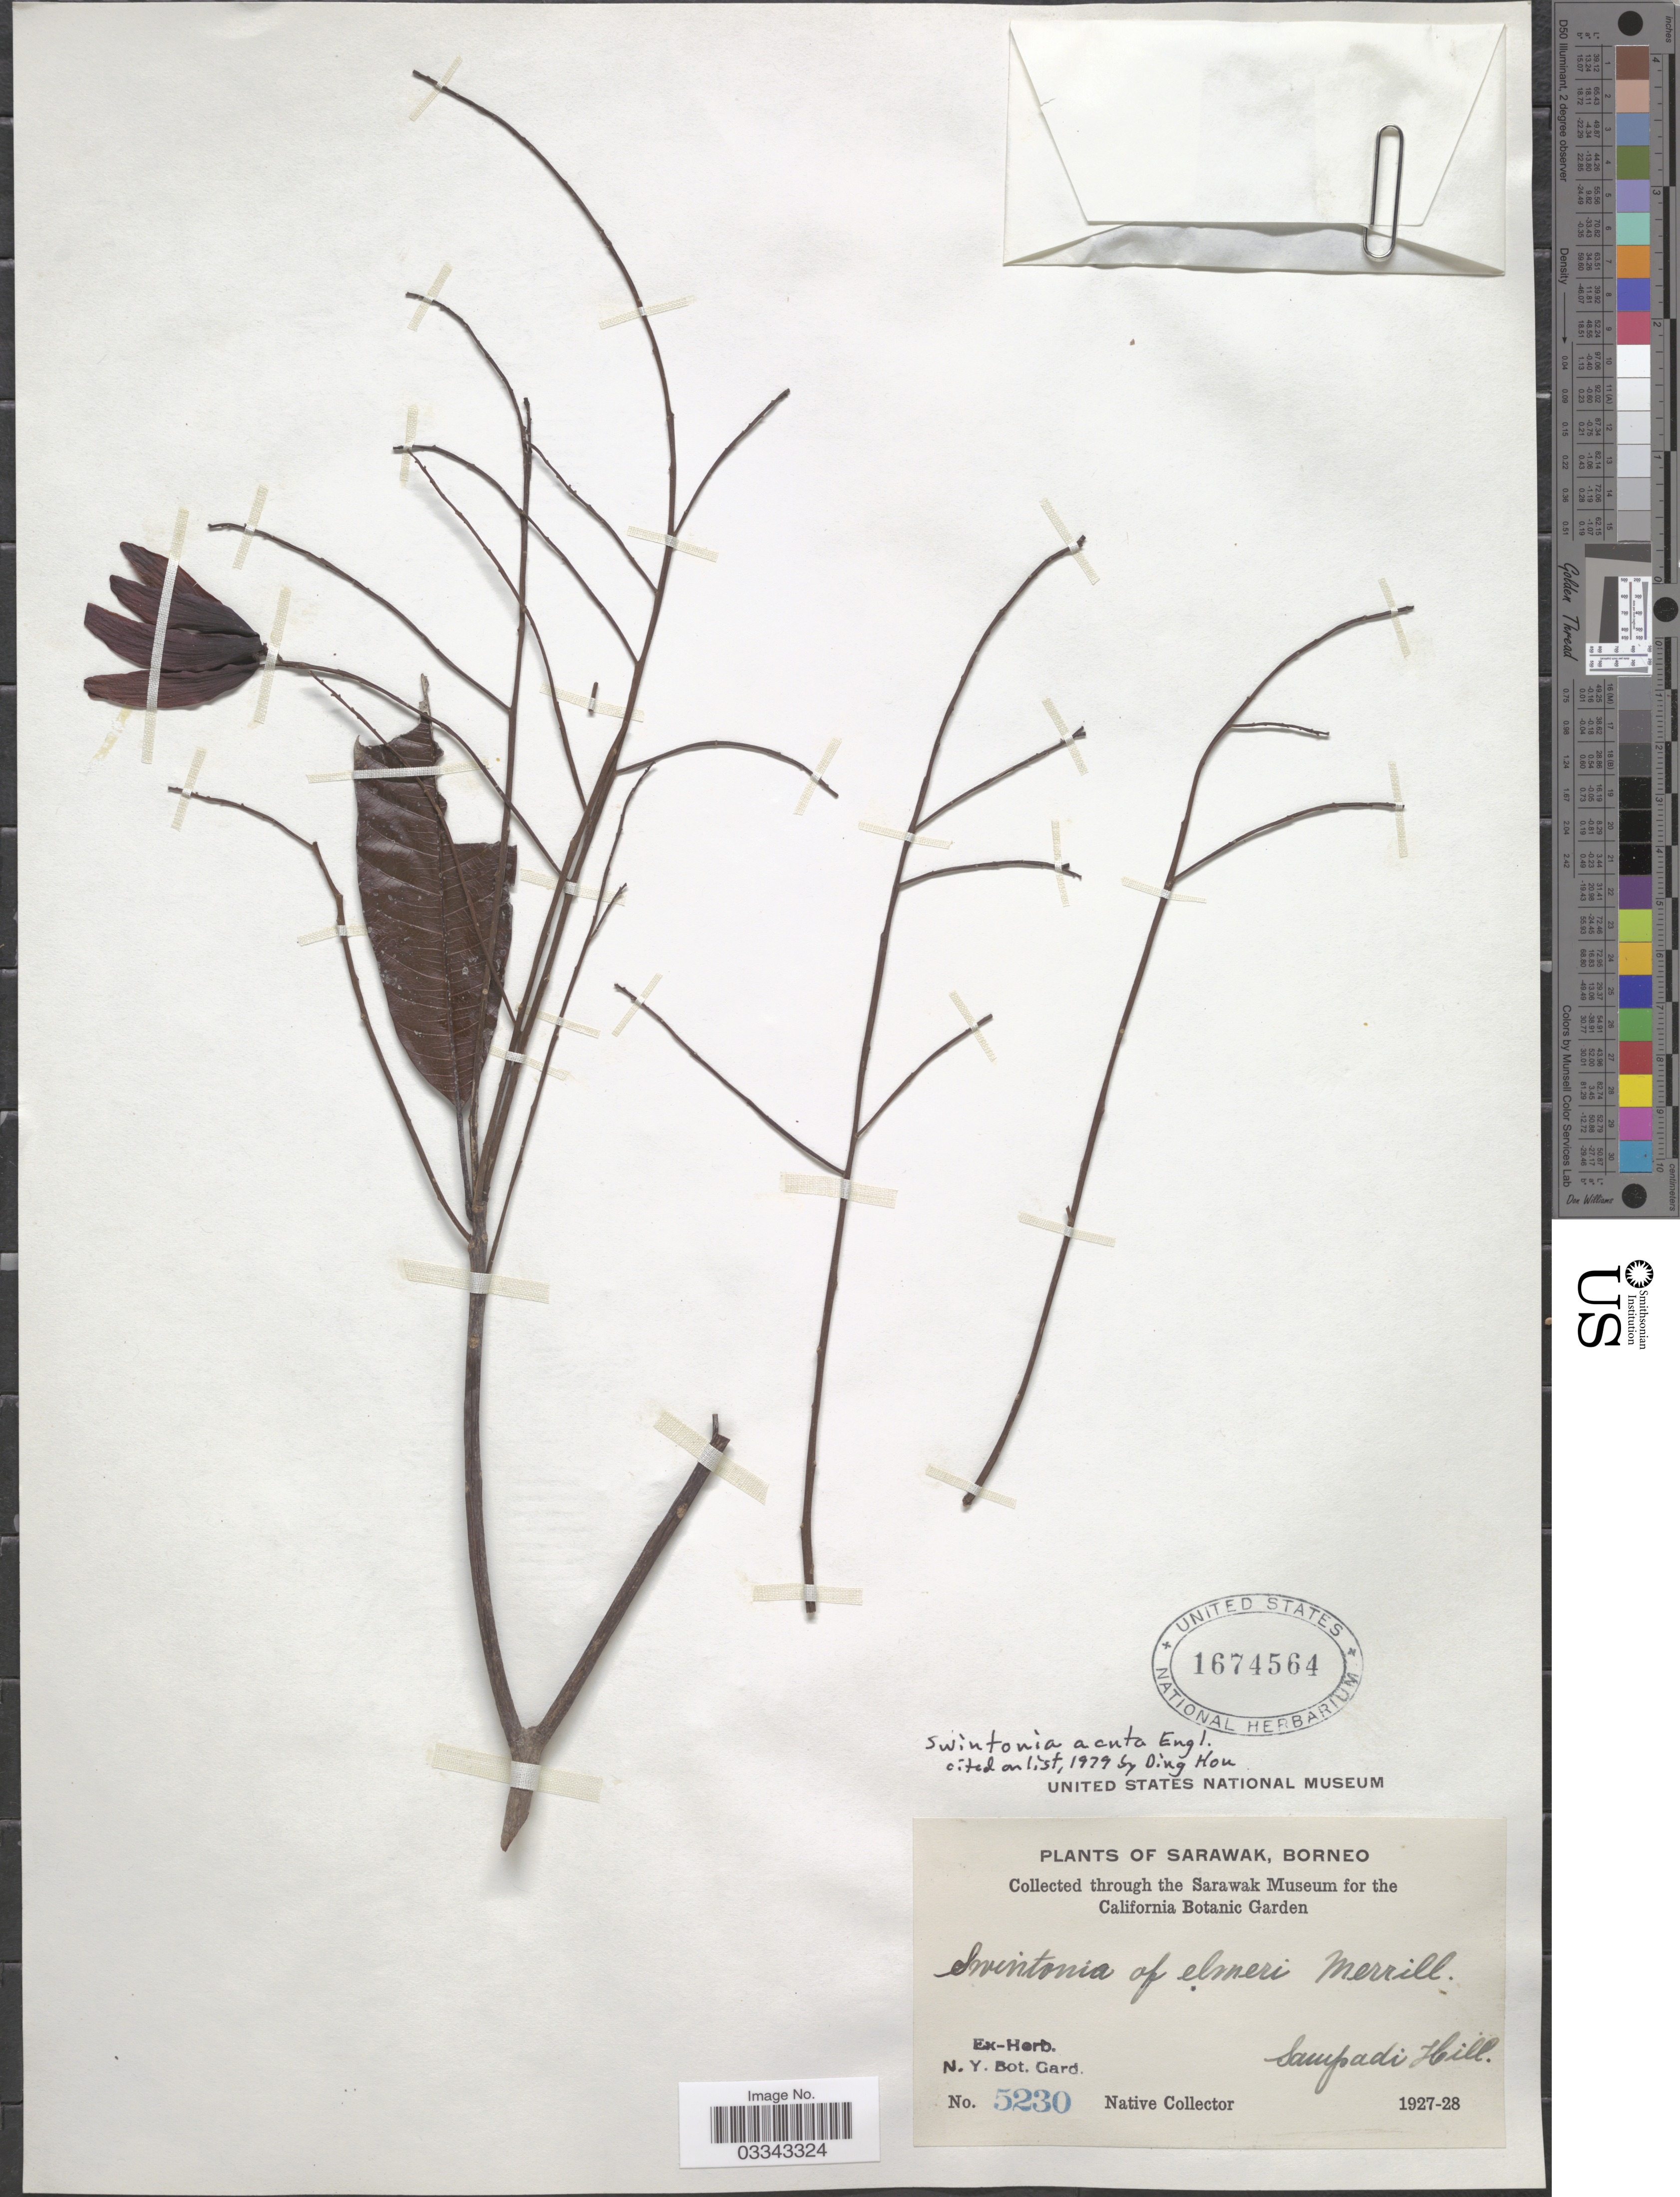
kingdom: Plantae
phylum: Tracheophyta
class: Magnoliopsida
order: Sapindales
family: Anacardiaceae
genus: Swintonia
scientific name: Swintonia acuta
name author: Engl.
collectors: Native collector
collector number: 5230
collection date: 1927/1928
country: Malaysia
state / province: Sarawak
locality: Borneo. Sampadi Hill.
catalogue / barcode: US 1674564